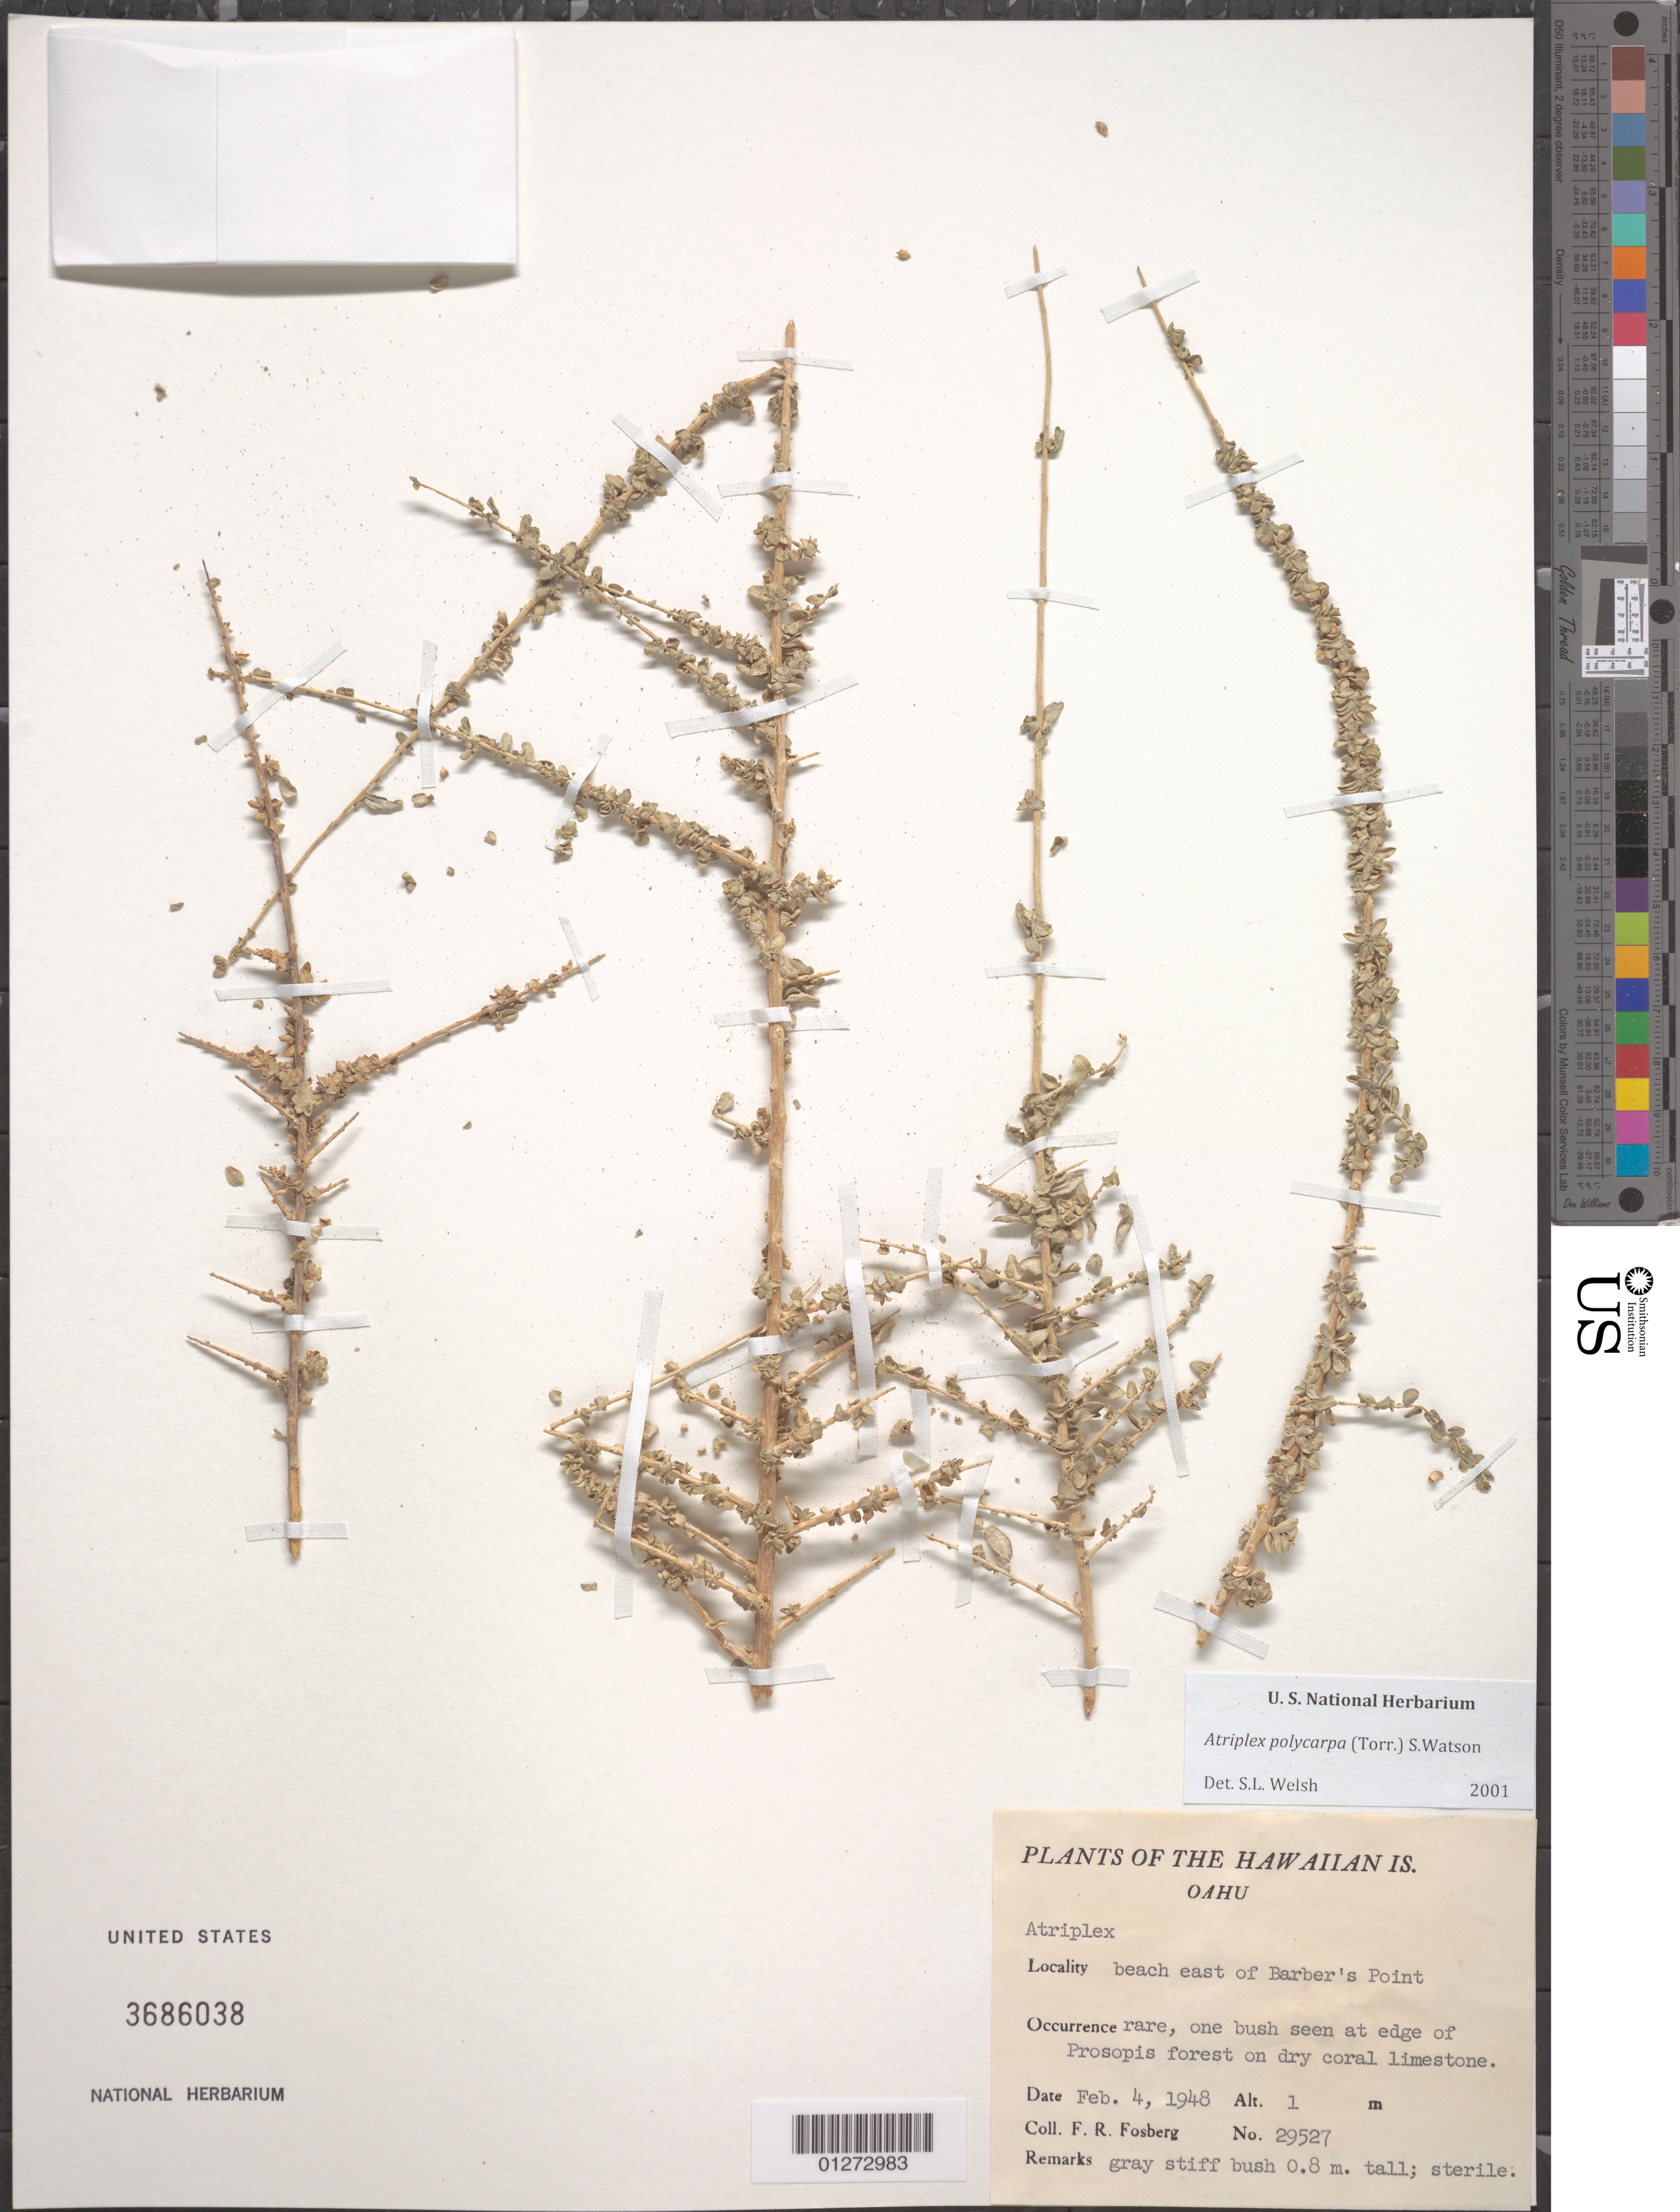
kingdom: Plantae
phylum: Tracheophyta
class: Magnoliopsida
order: Caryophyllales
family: Amaranthaceae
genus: Atriplex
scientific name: Atriplex polycarpa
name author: (Torr.) S. Watson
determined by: Welsh, Stanley L., (BRY), Brigham Young University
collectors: F. R. Fosberg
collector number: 29527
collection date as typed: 4 Feb 1948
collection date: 1948-02-04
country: United States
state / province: Hawaii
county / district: Honolulu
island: Oahu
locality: Beach E of Barber's Point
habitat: Forest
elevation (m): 1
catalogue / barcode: US 3686038